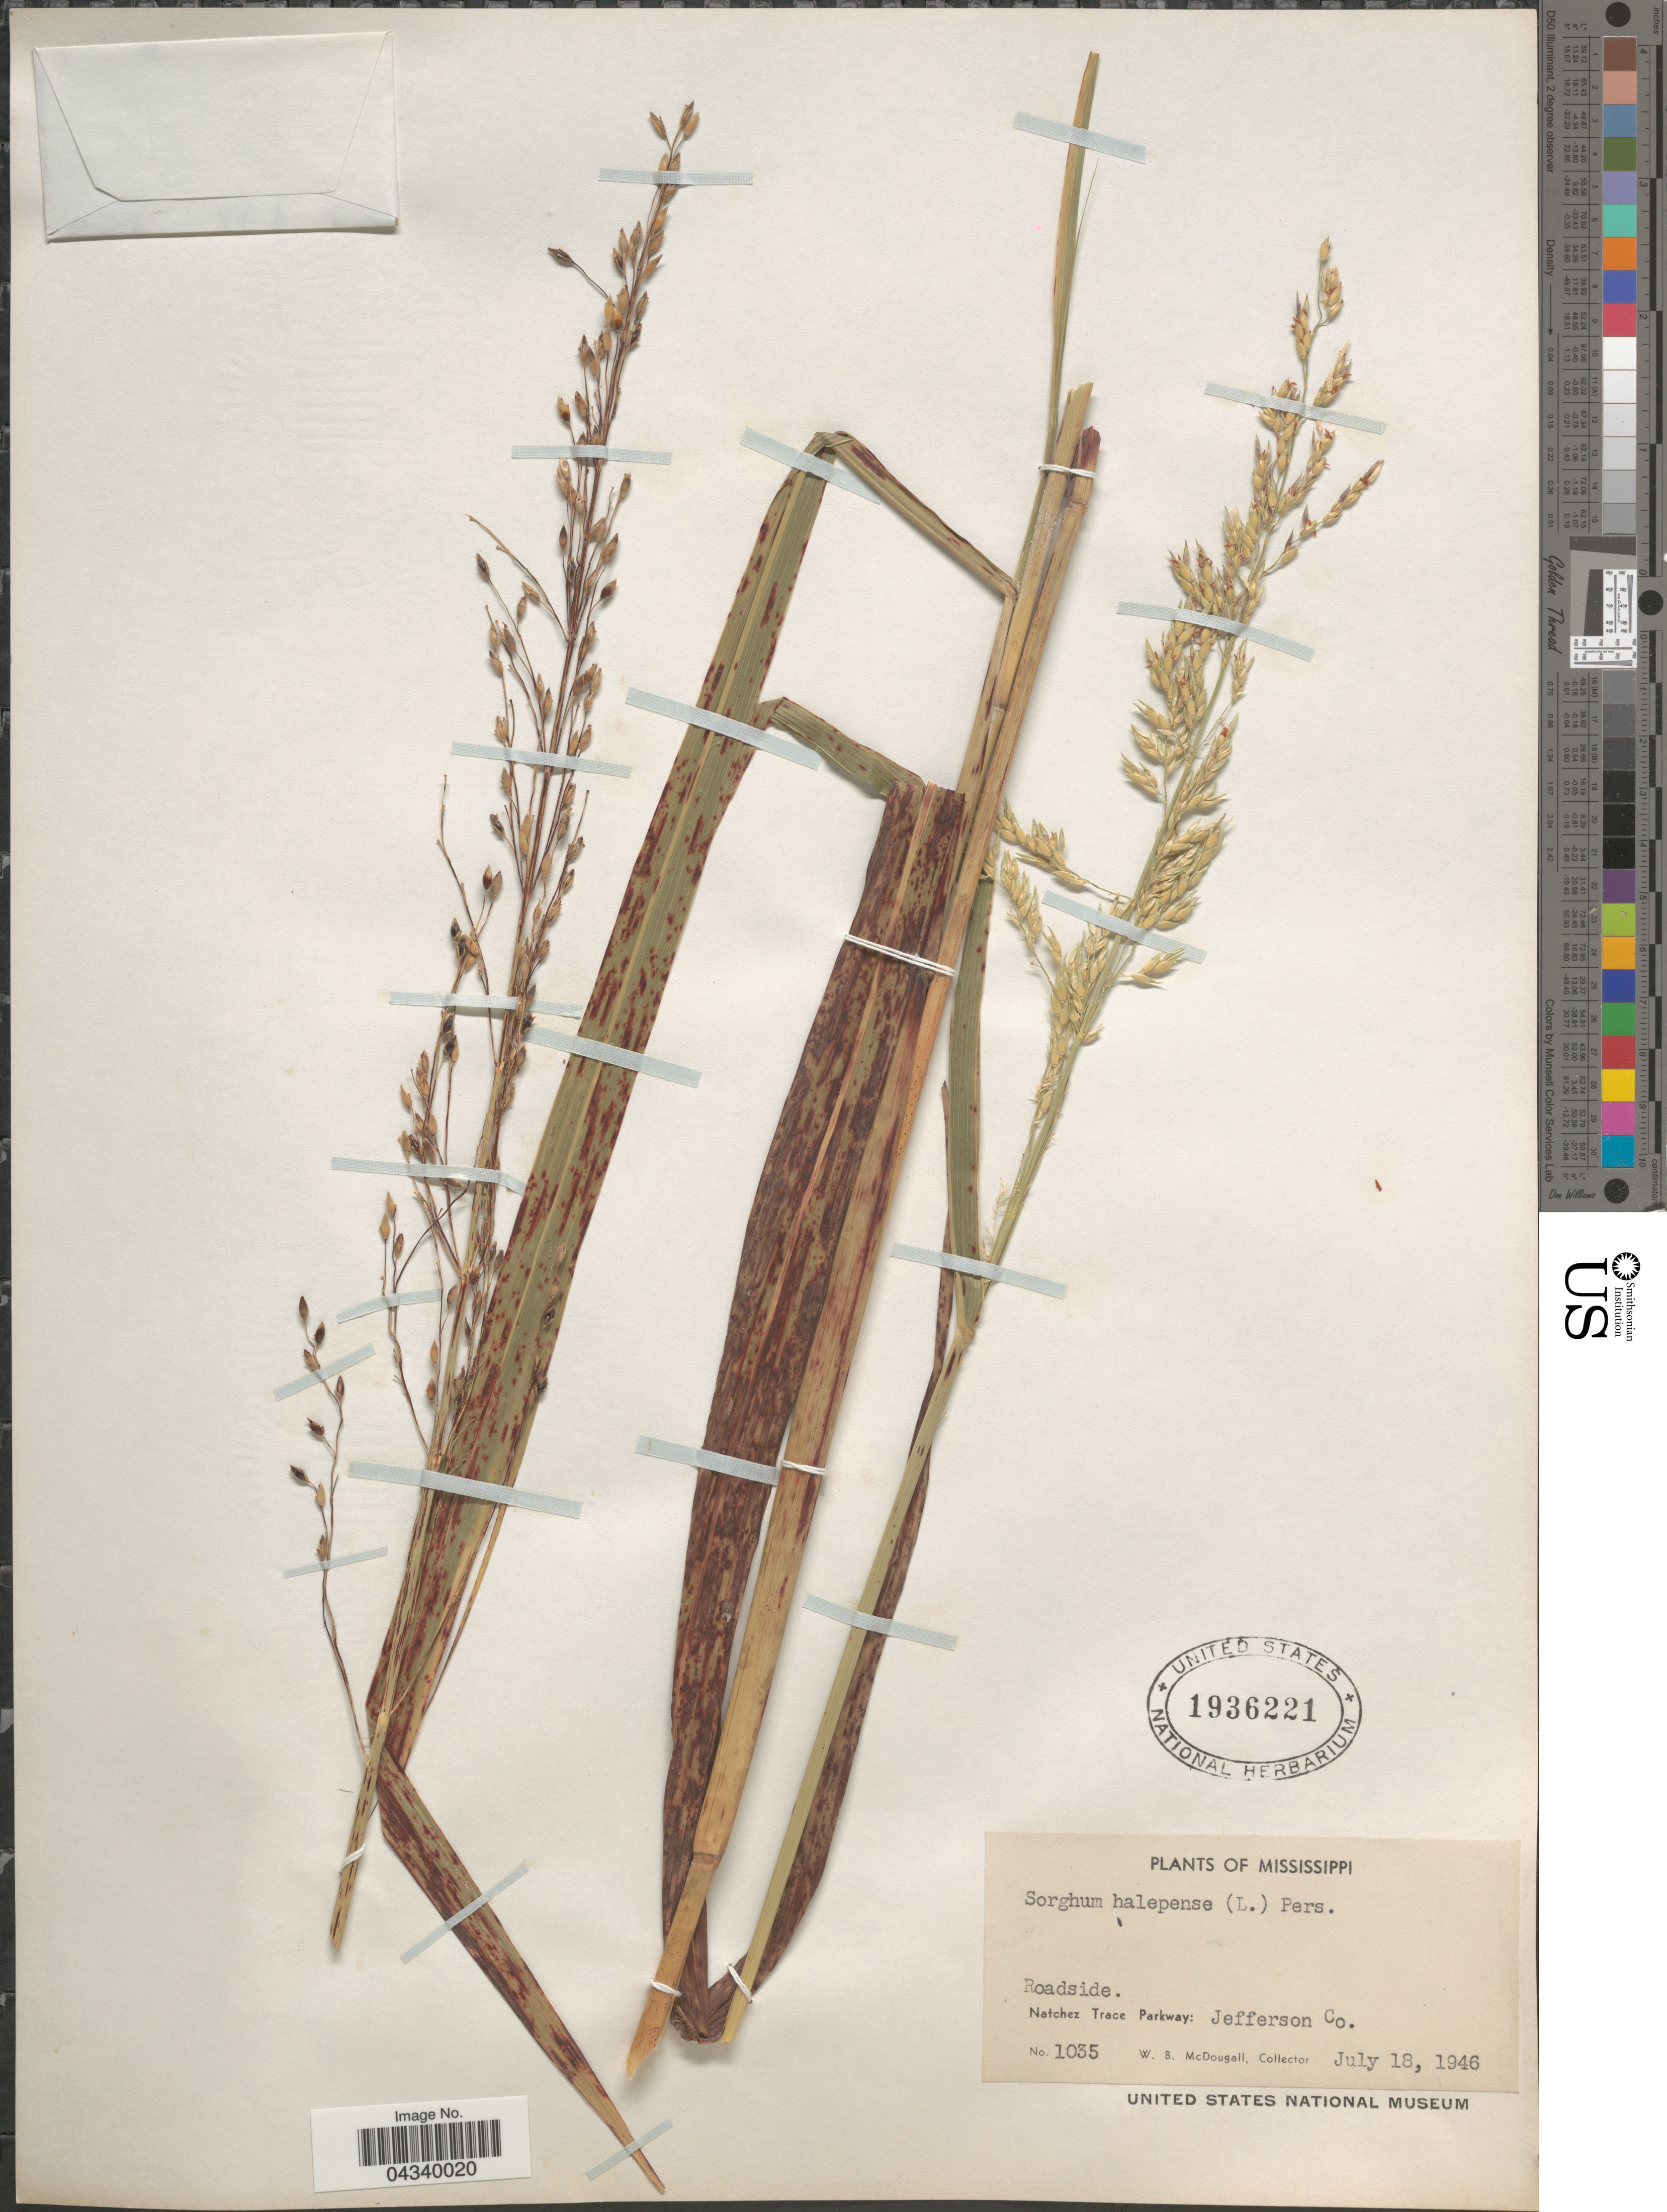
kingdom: Plantae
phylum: Tracheophyta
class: Liliopsida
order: Poales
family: Poaceae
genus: Sorghum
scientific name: Sorghum halepense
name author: (L.) Pers.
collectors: W. B. McDougall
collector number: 1035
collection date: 1946-07-18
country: United States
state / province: Mississippi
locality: Roadside. Natchez Trace Parkway: Jefferson Co.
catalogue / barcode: US 1936221